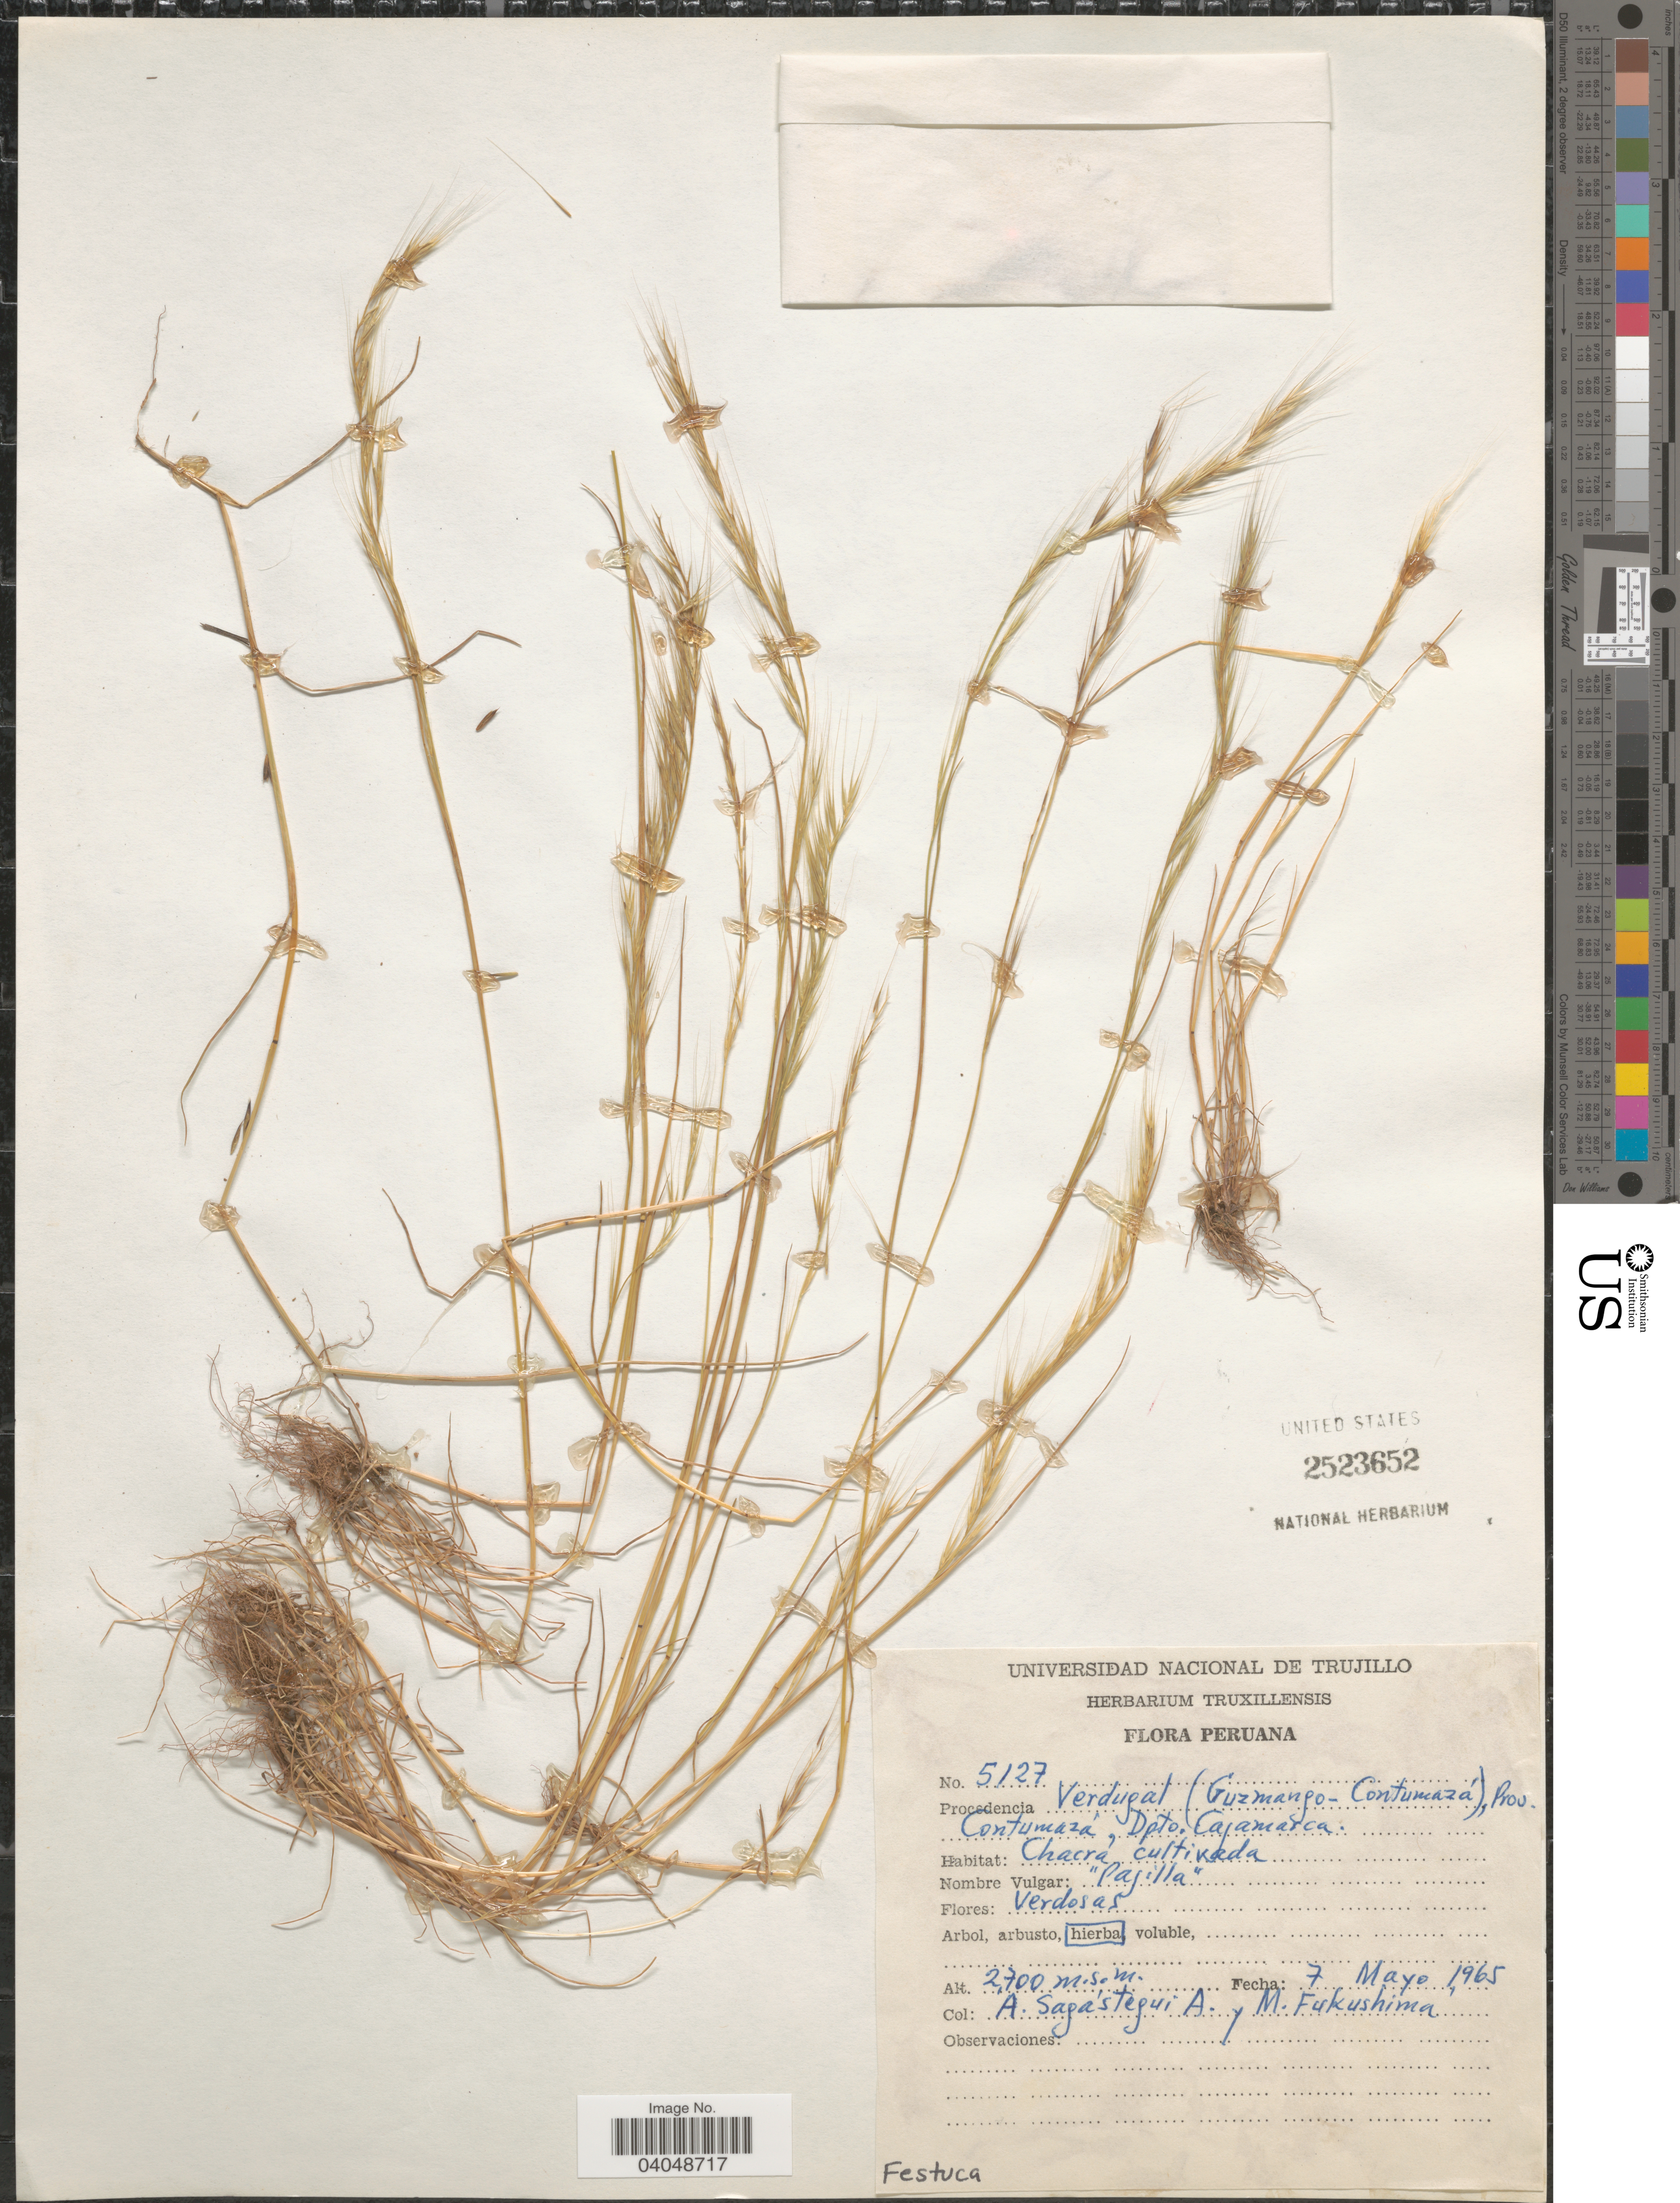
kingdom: Plantae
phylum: Tracheophyta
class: Liliopsida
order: Poales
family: Poaceae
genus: Festuca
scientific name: Festuca sp.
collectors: A. Sagástegui A. & M. Fukushima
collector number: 5127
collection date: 1965-05-07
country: Peru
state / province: Cajamarca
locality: Verdugal (Guzmango - Contumazá), Prov. Contumazá, Dpto. Cajamarca.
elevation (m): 2700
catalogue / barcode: US 2523652